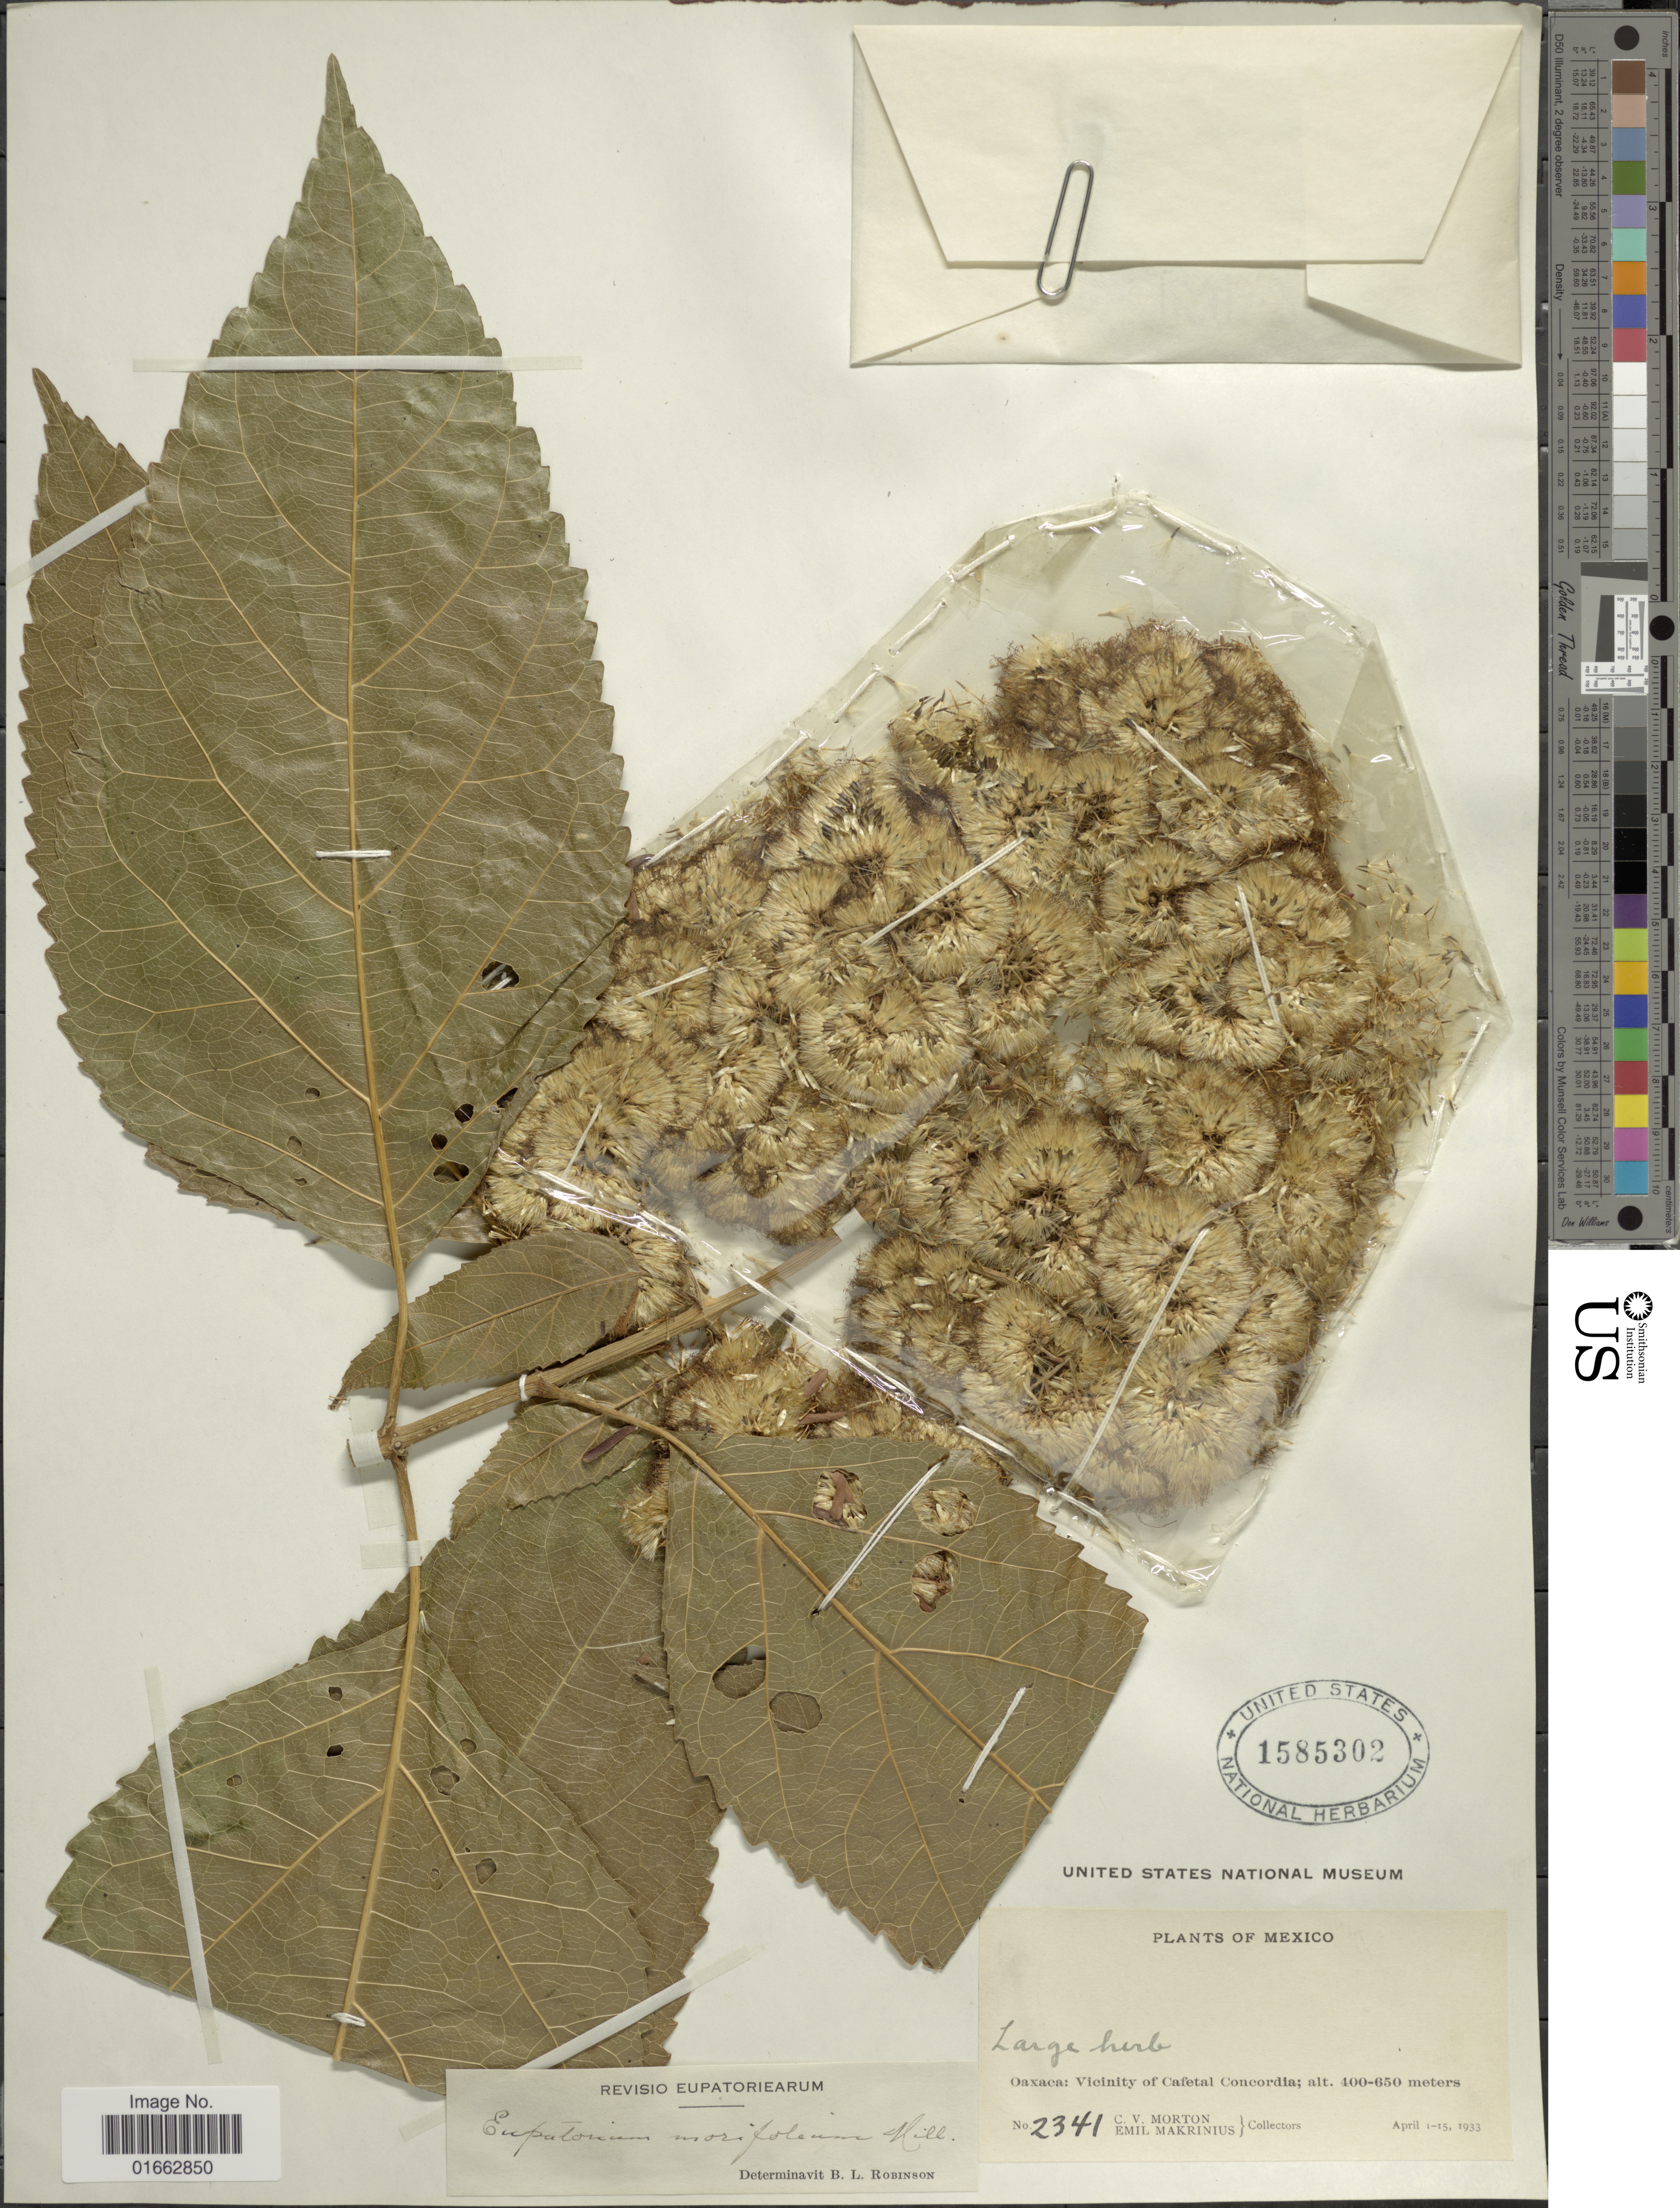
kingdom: Plantae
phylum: Tracheophyta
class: Magnoliopsida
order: Asterales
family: Asteraceae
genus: Critonia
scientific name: Critonia morifolia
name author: (Mill.) R.M. King & H. Rob.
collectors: C. V. Morton & E. Makrinius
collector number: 2341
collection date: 1933-04-01/1933-04-15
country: Mexico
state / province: Oaxaca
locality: Vicinity of Cafetal Concordia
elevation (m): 400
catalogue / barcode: US 1585302